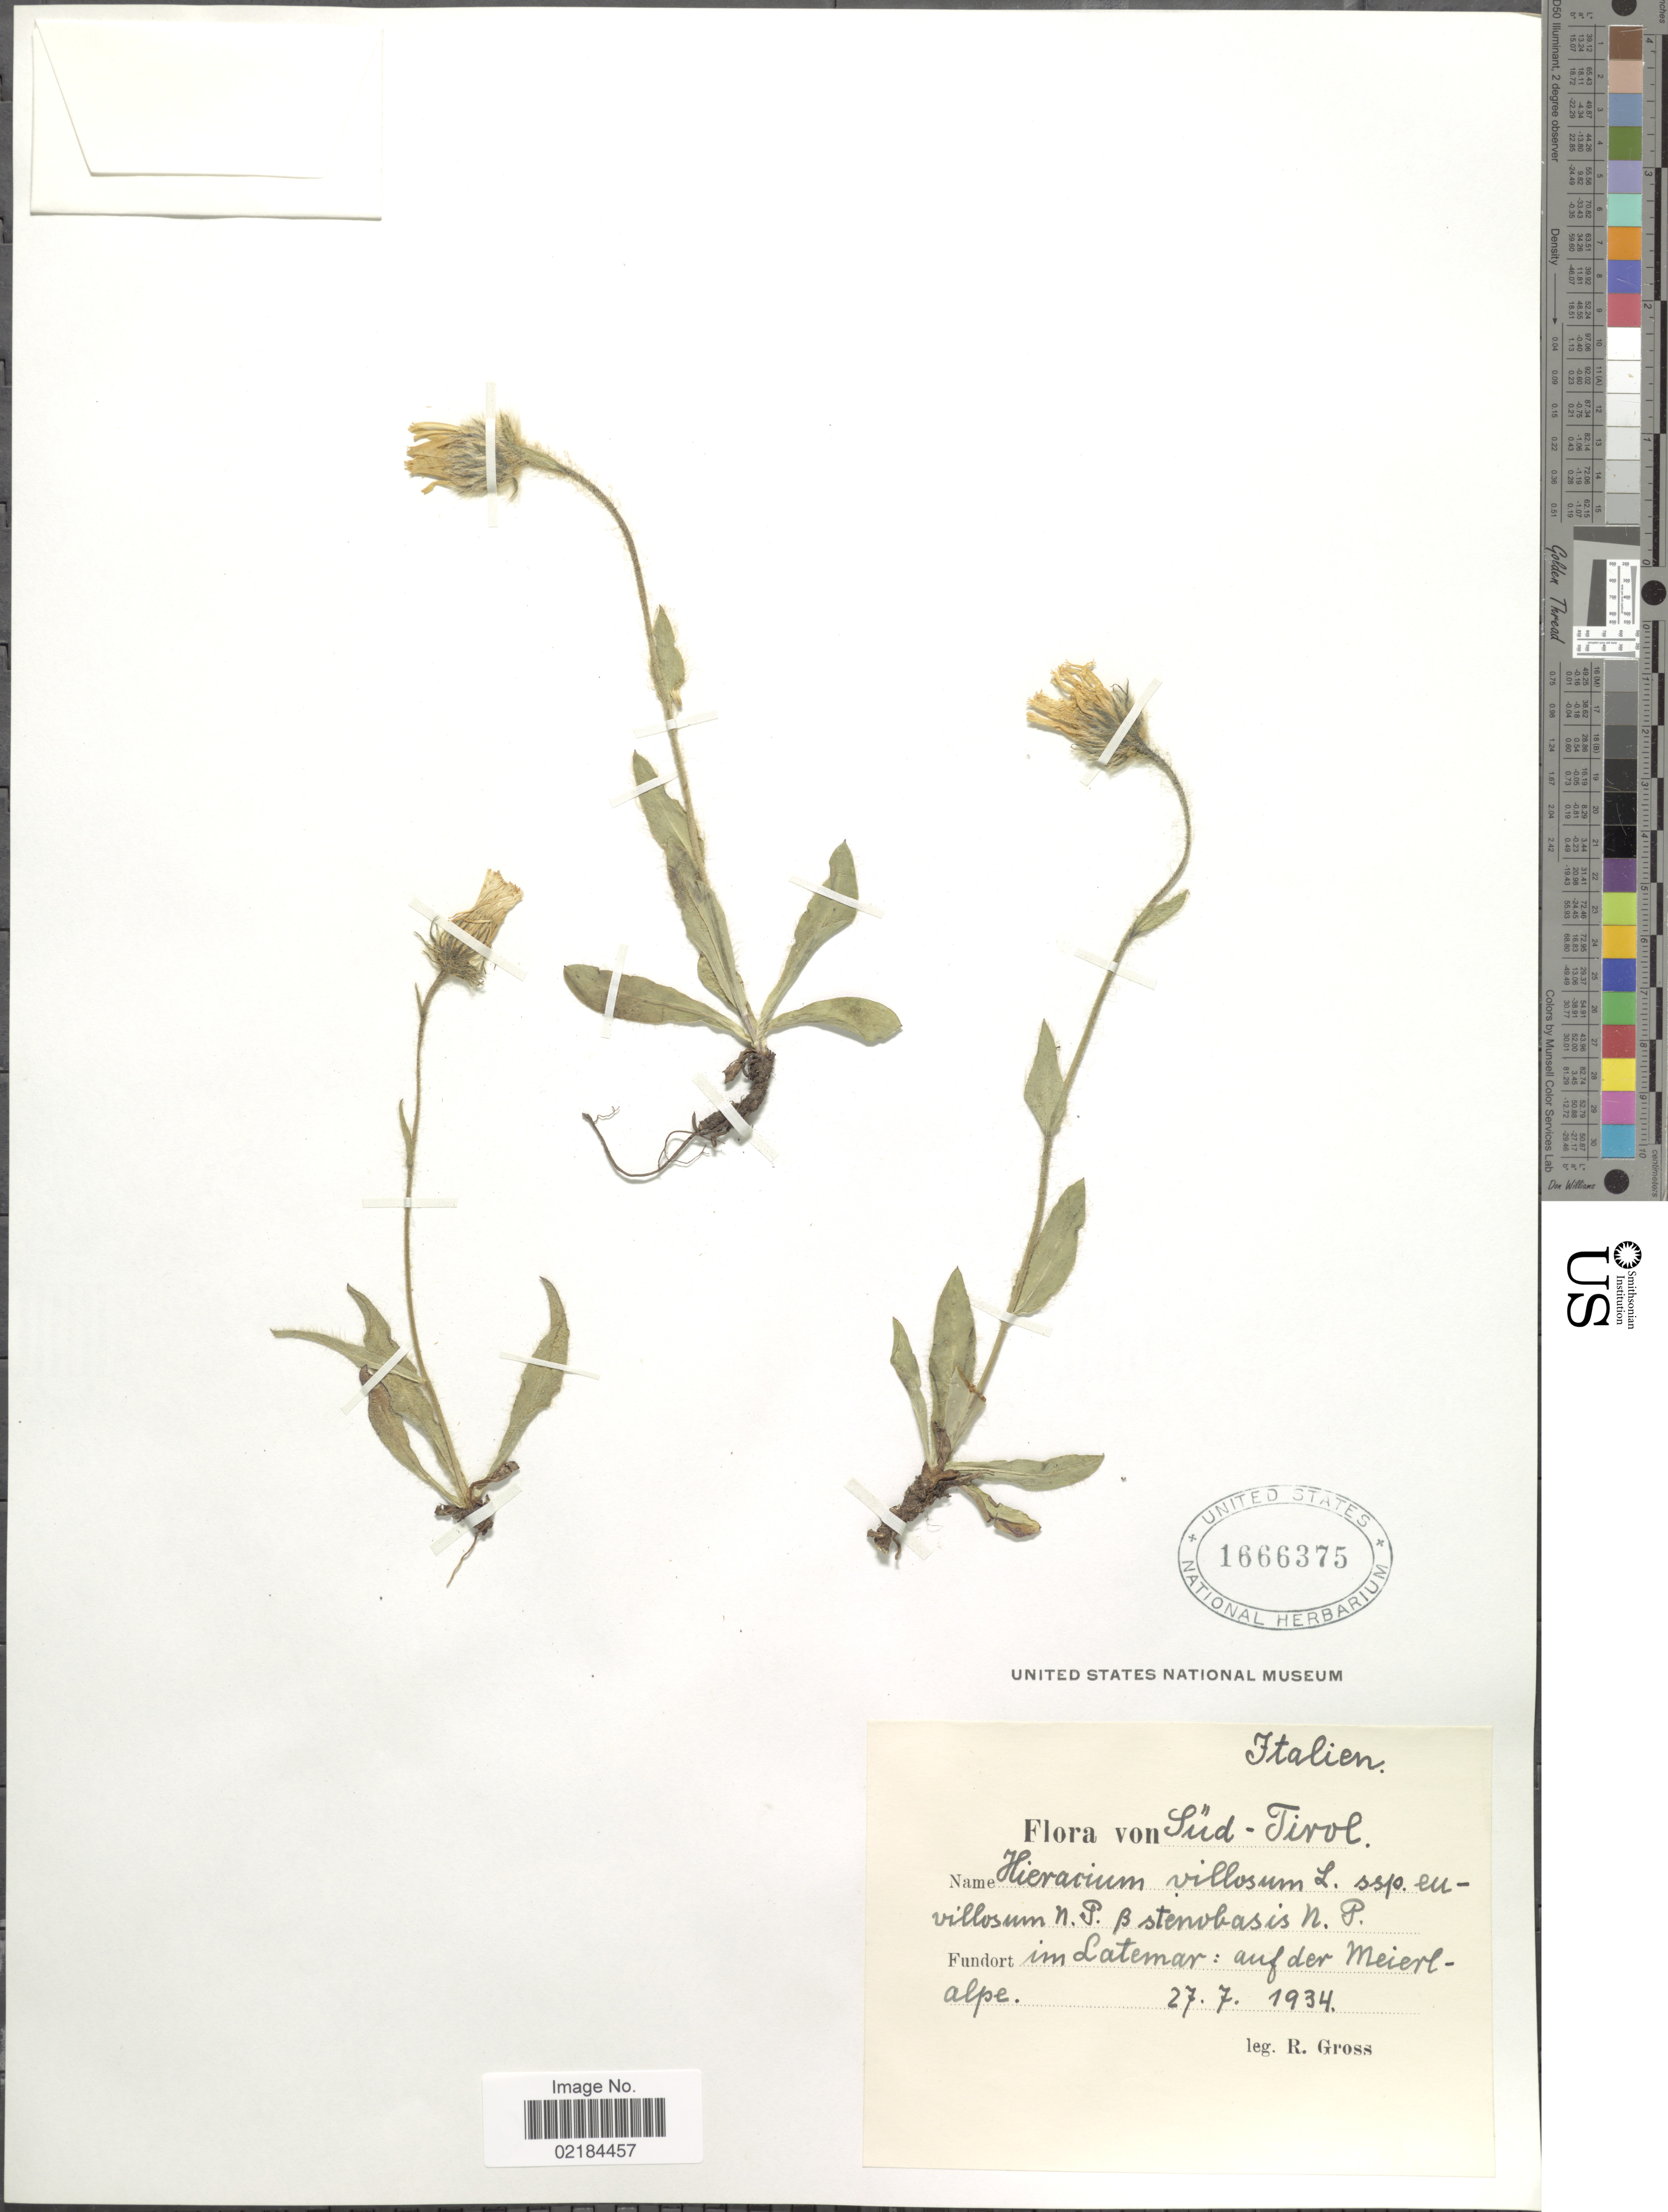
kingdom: Plantae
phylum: Tracheophyta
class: Magnoliopsida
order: Asterales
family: Asteraceae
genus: Hieracium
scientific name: Hieracium villosum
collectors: R. Gross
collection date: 1934-07-27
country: Italy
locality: Im Latemar: auf der Meirlalpe, Sud-Tirol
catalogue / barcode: US 2666375